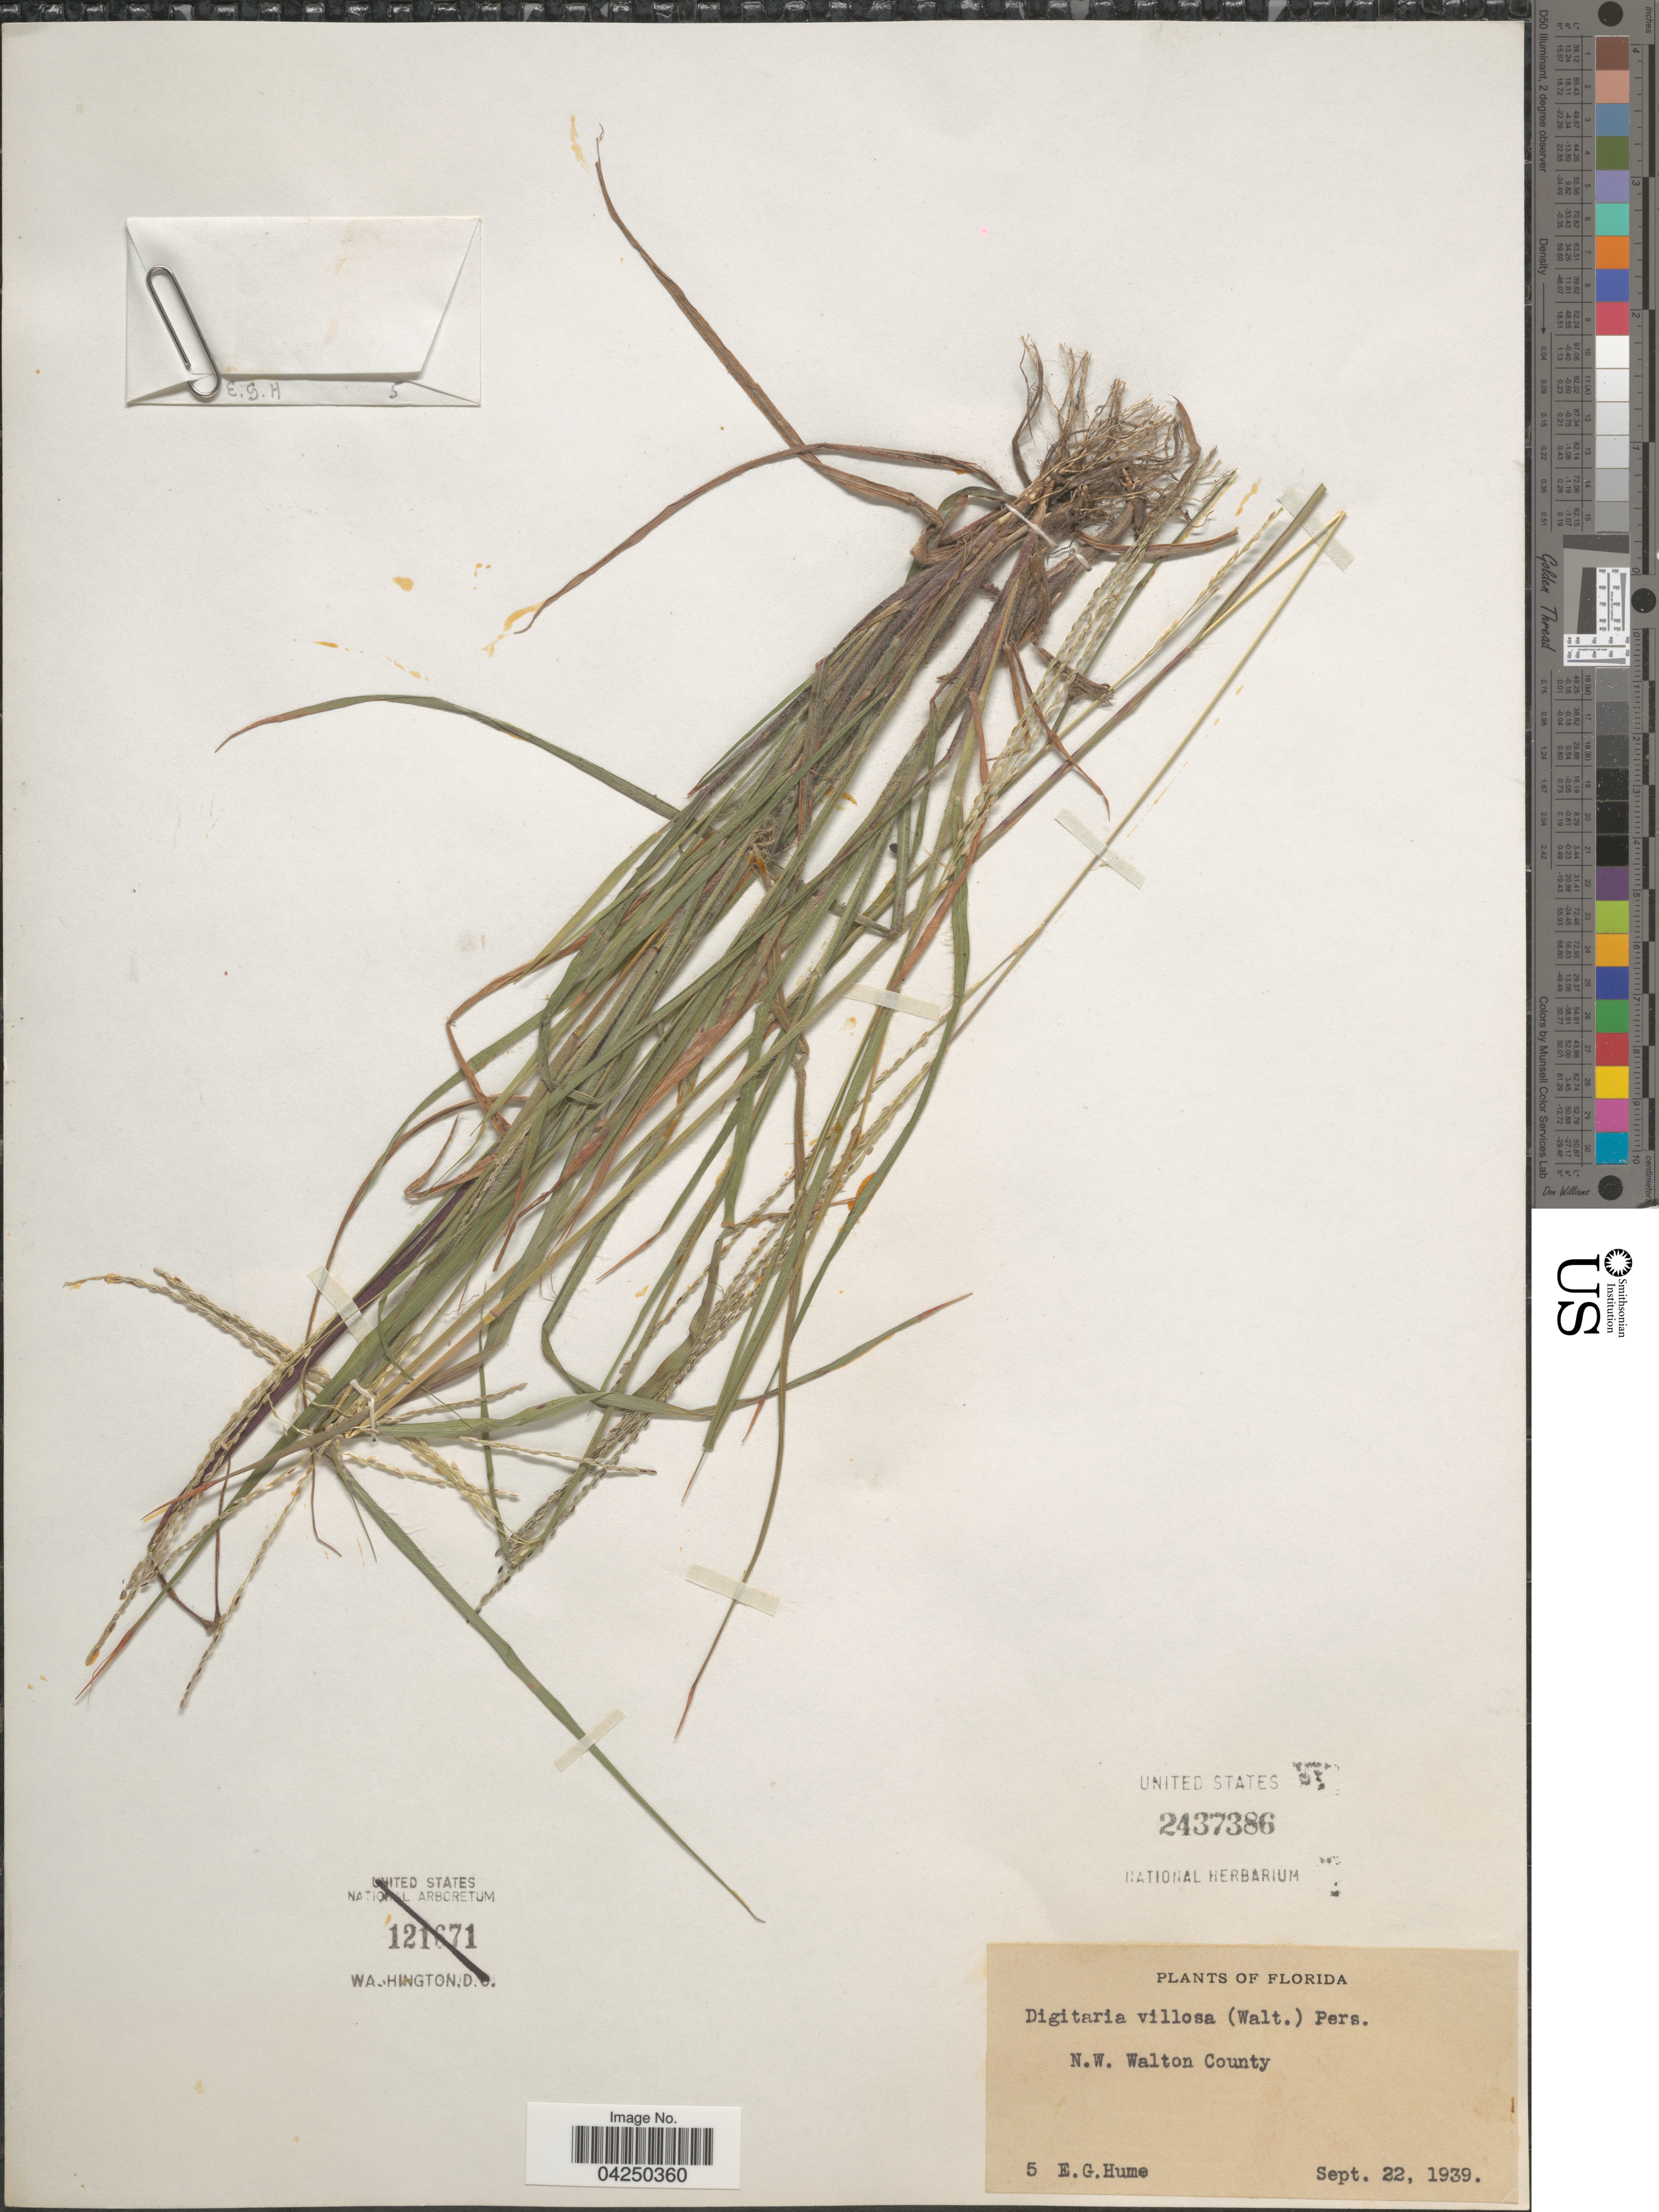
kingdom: Plantae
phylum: Tracheophyta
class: Liliopsida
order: Poales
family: Poaceae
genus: Digitaria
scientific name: Digitaria villosa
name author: (Walter) Pers.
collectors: E. Hume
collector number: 5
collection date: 1939-09-22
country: United States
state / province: Florida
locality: N.W. Walton County.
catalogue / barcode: US 2437386